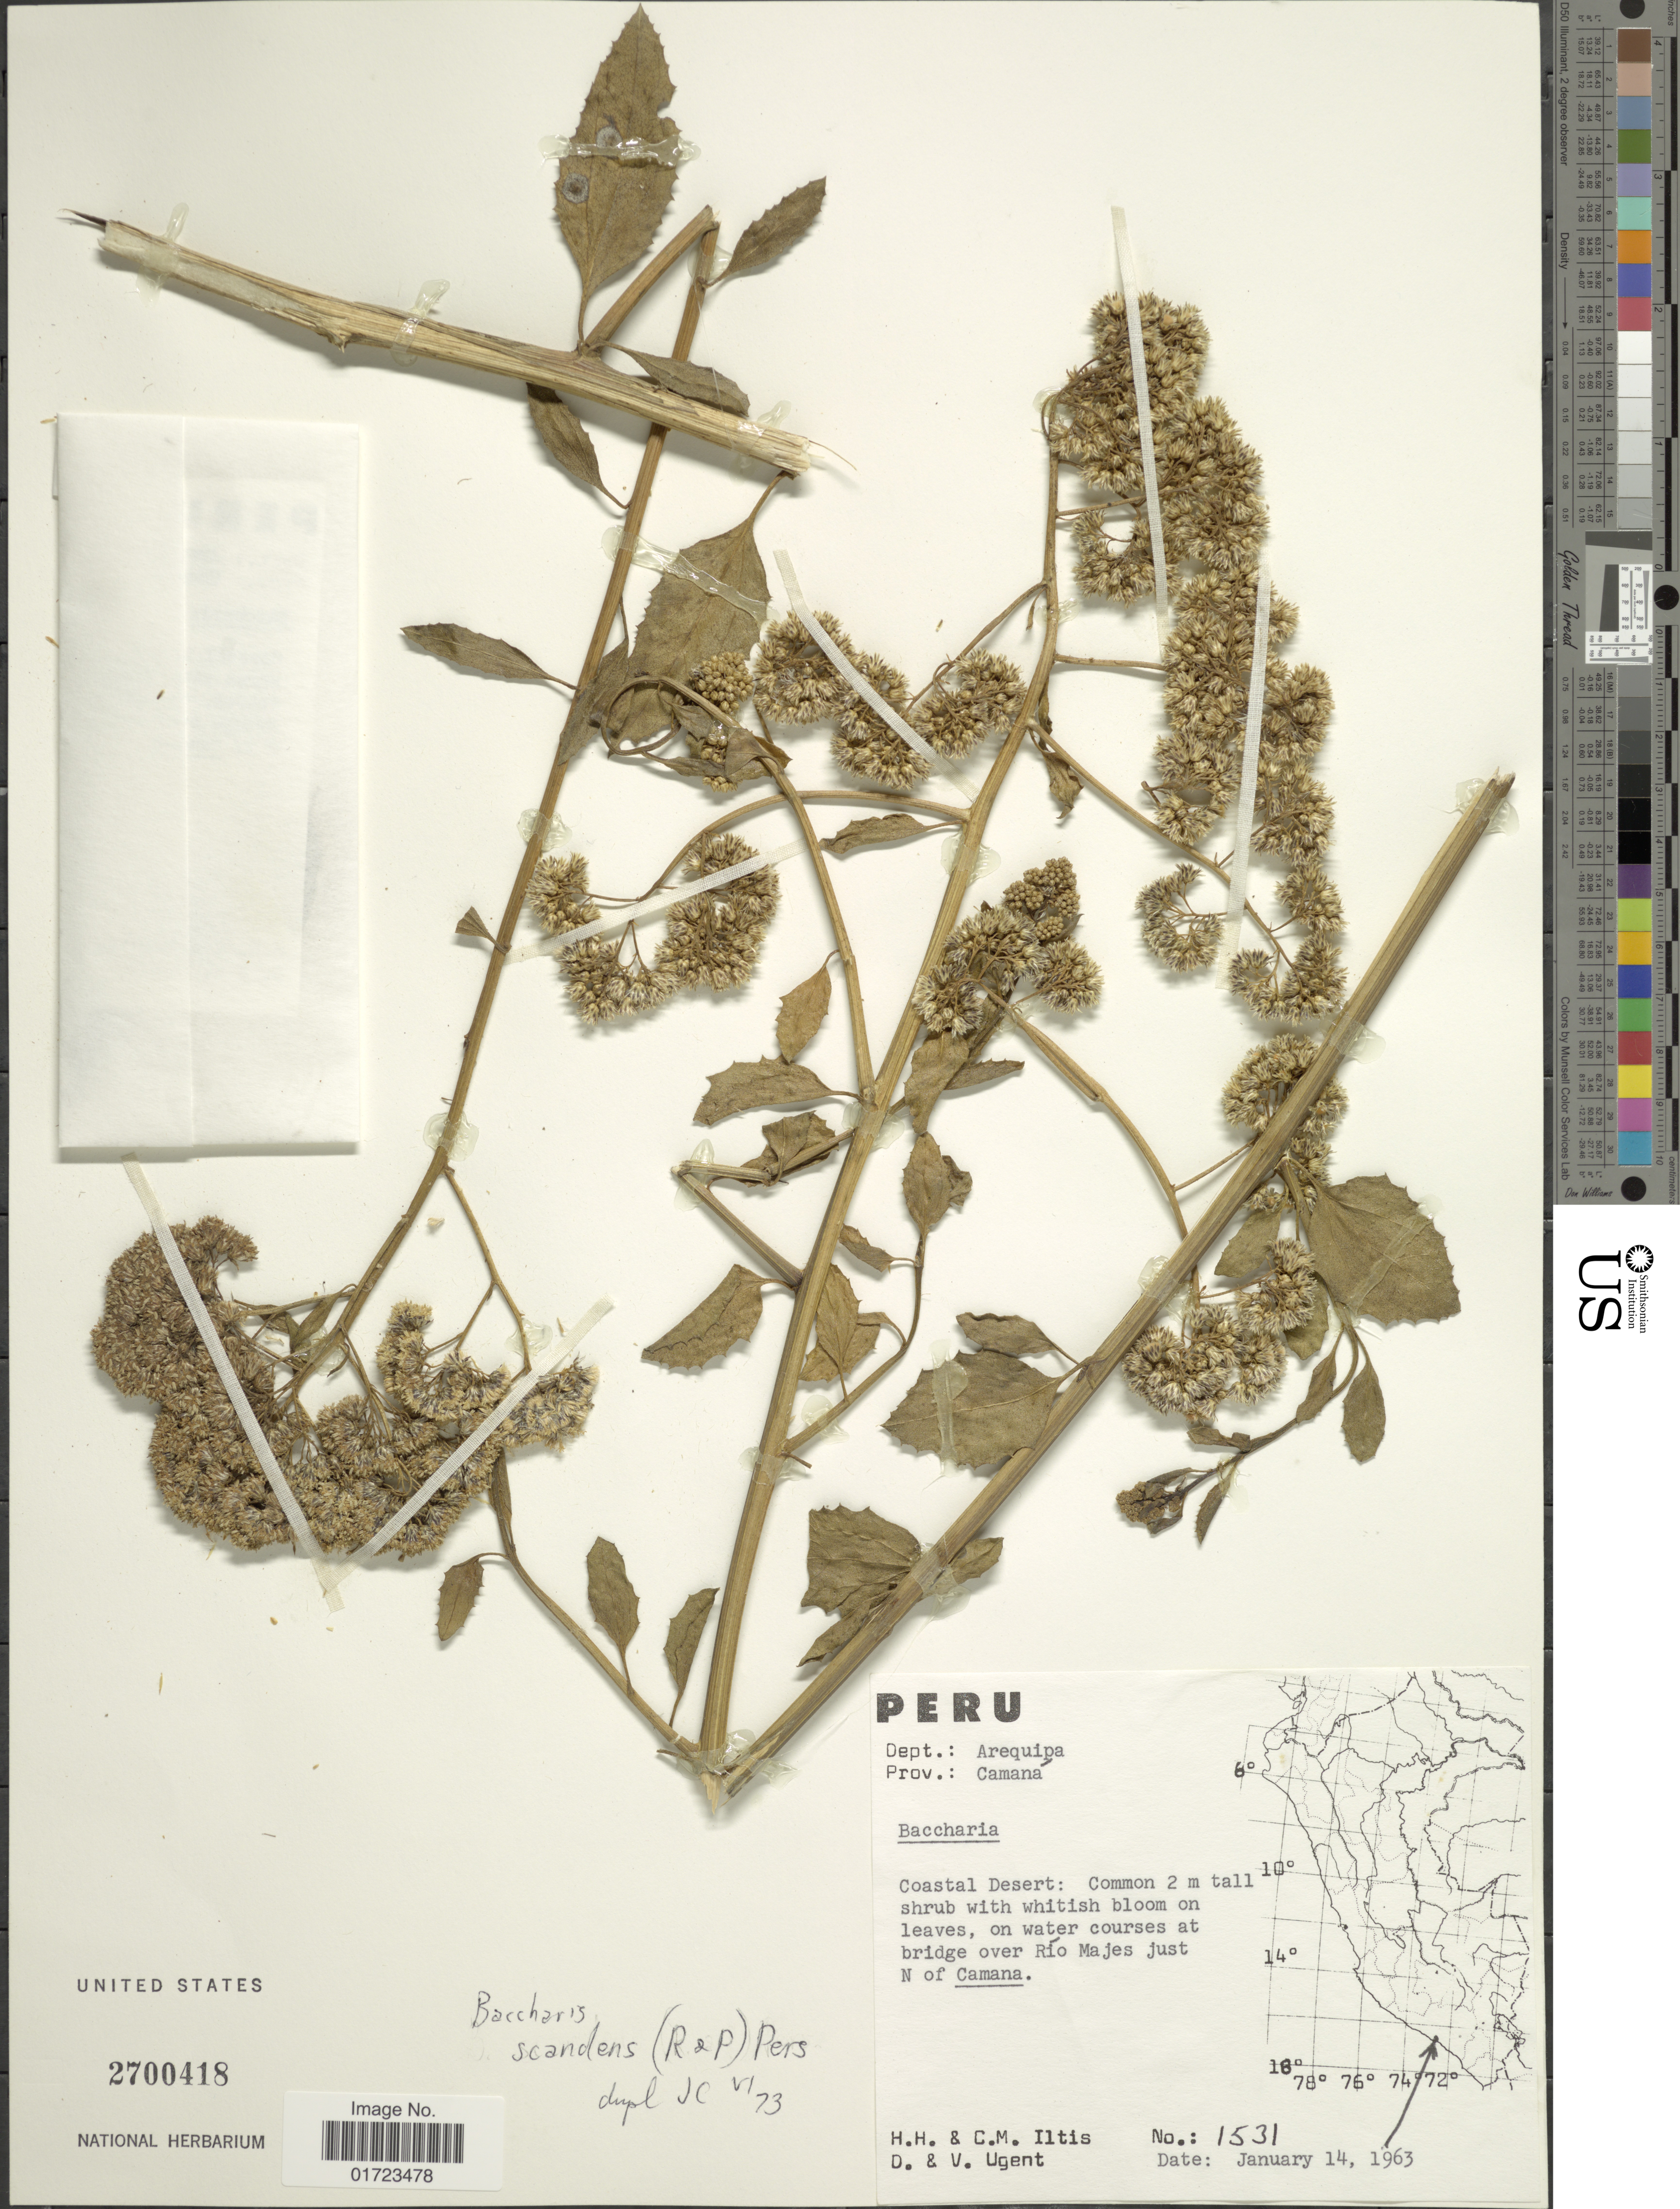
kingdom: Plantae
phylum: Tracheophyta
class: Magnoliopsida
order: Asterales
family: Asteraceae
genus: Baccharis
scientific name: Baccharis scandens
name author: (Ruiz & Pav.) Pers.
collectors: H. H. Iltis, C. M Iltis, D. Ugent & V. Ugent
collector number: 1531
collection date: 1963-01-14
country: Peru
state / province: Arequipa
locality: Dept.: Arequipa. Prov. Camana. Coastal Desert. on water courses at bridge over Rio Majes just N of camana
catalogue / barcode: US 2700418